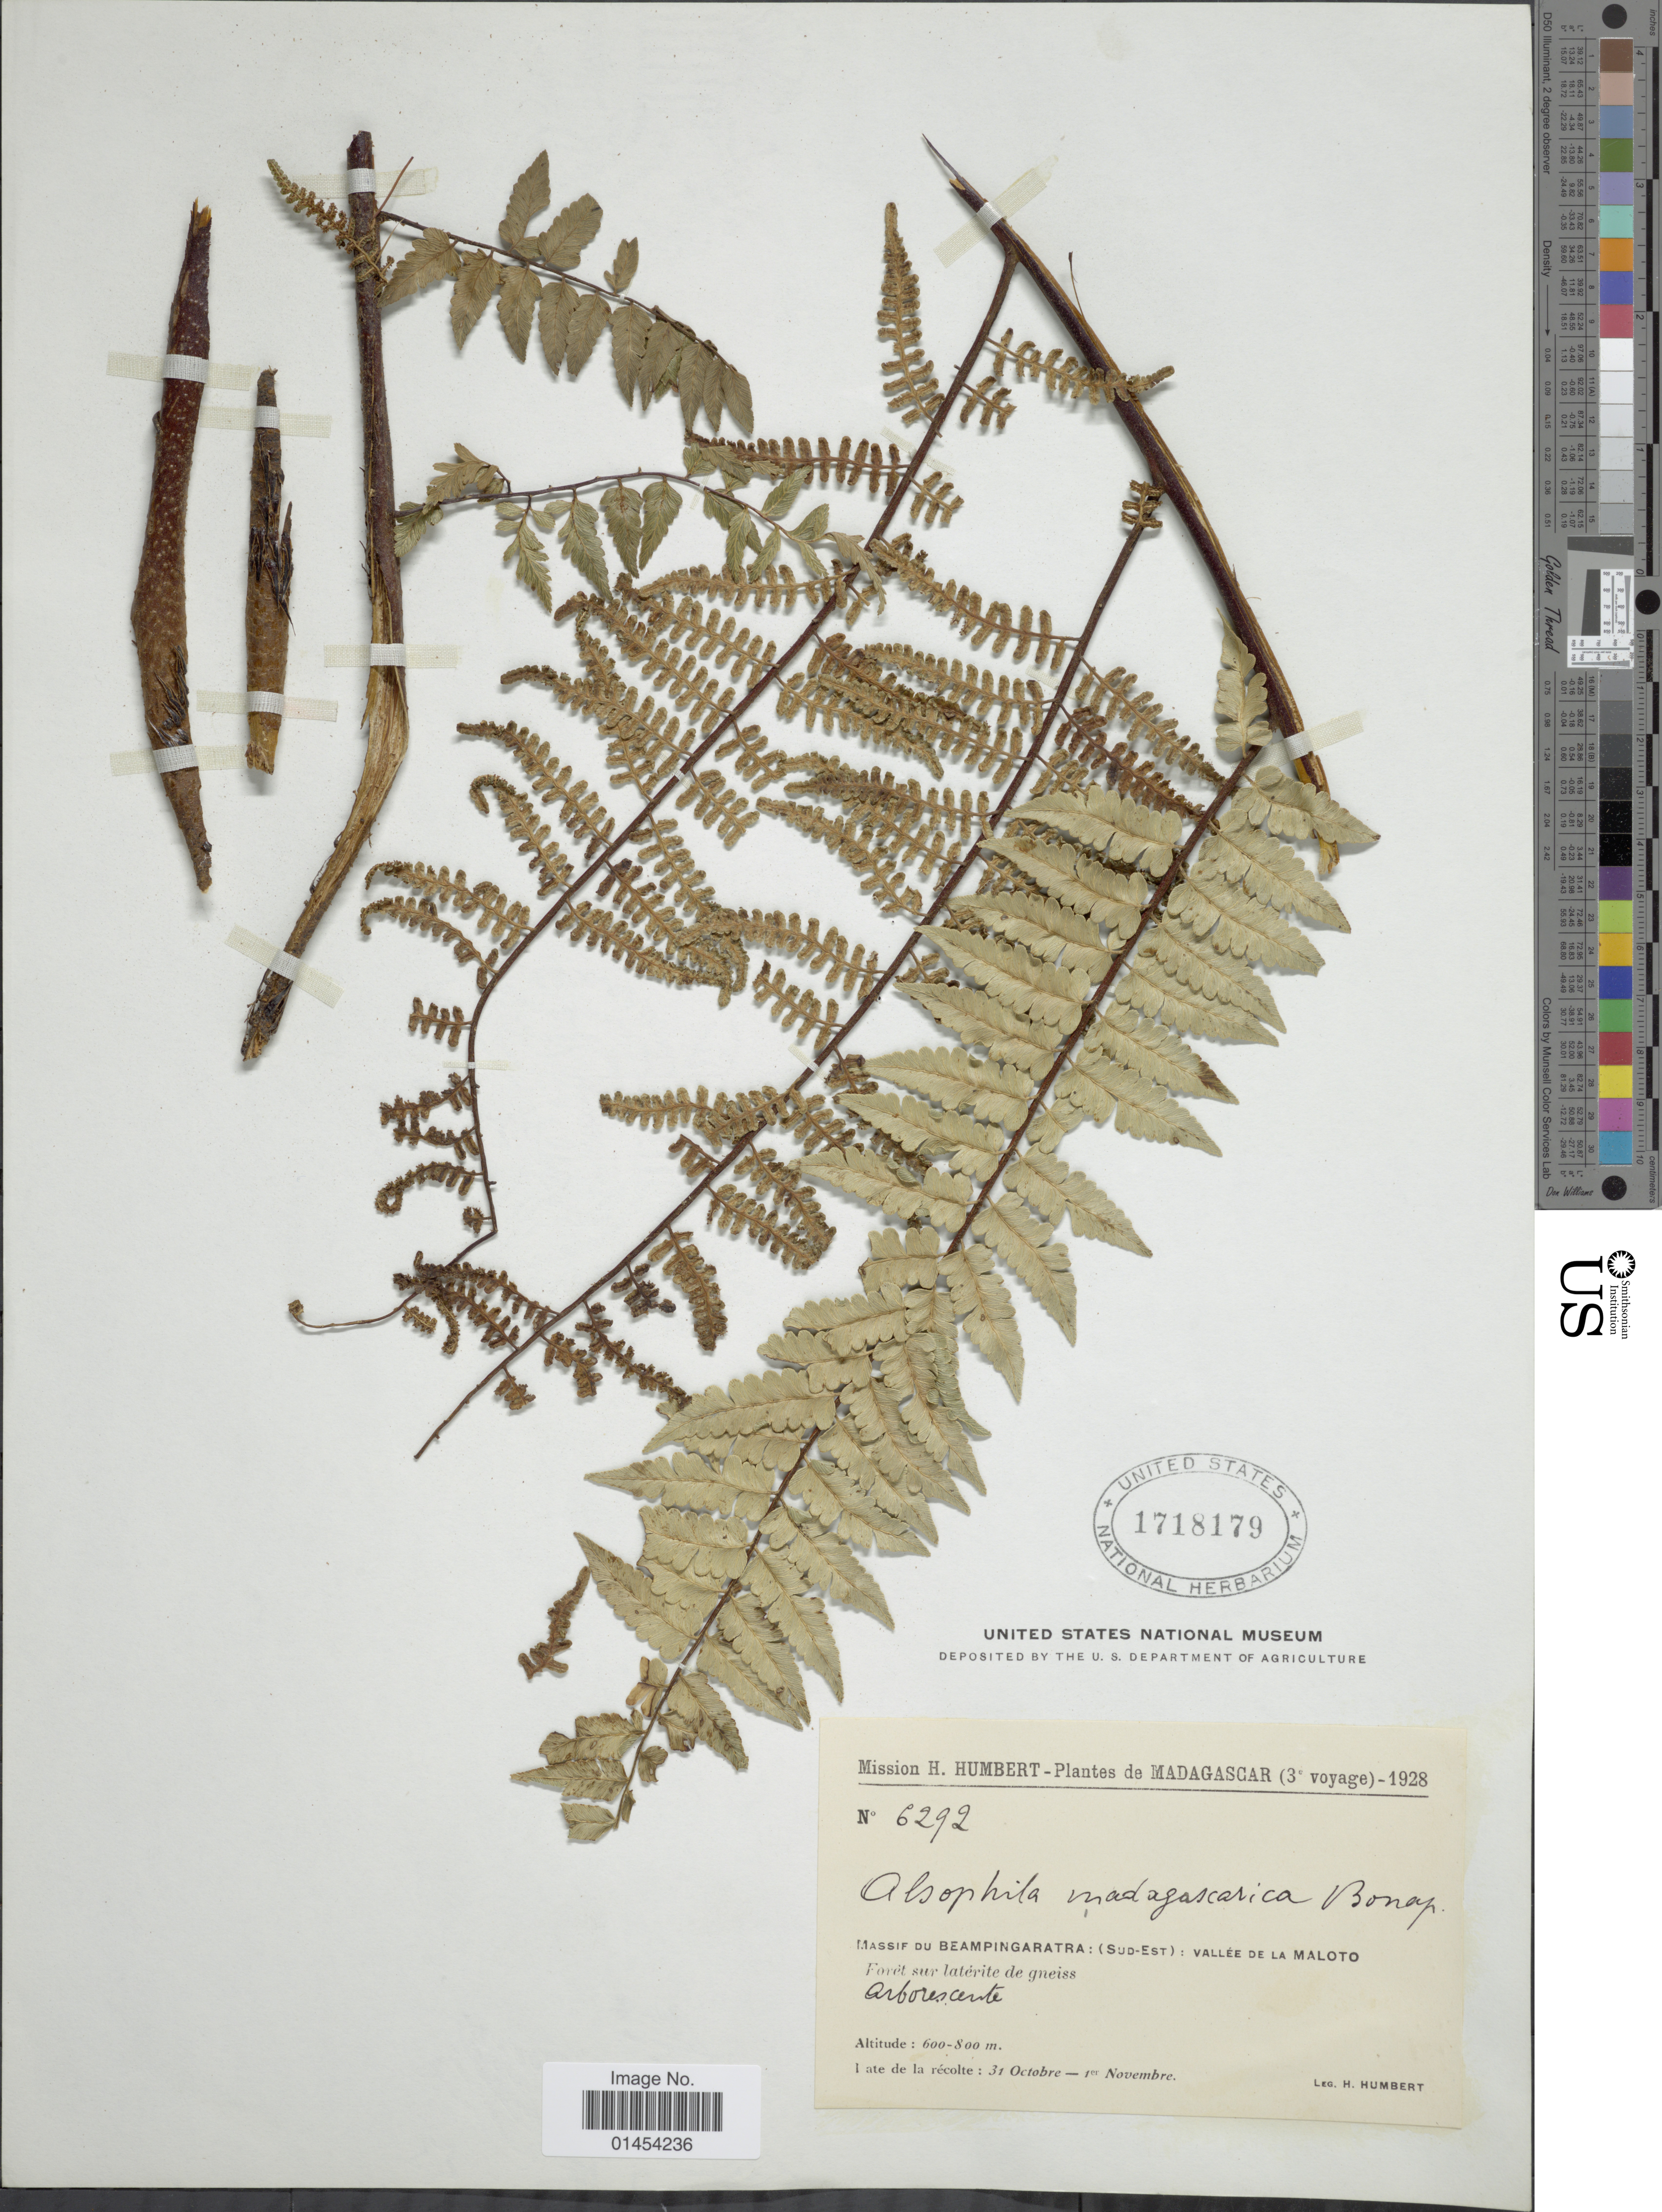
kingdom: Plantae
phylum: Tracheophyta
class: Polypodiopsida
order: Cyatheales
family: Cyatheaceae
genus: Cyathea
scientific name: Cyathea madagascarica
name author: Bonap.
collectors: H. Humbert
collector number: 6292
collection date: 1928-10-31/1928-11-01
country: Madagascar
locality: Massif du Beampingaratra: (Sud-Est): Vallée de la Maloto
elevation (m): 600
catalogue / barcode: US 1718179